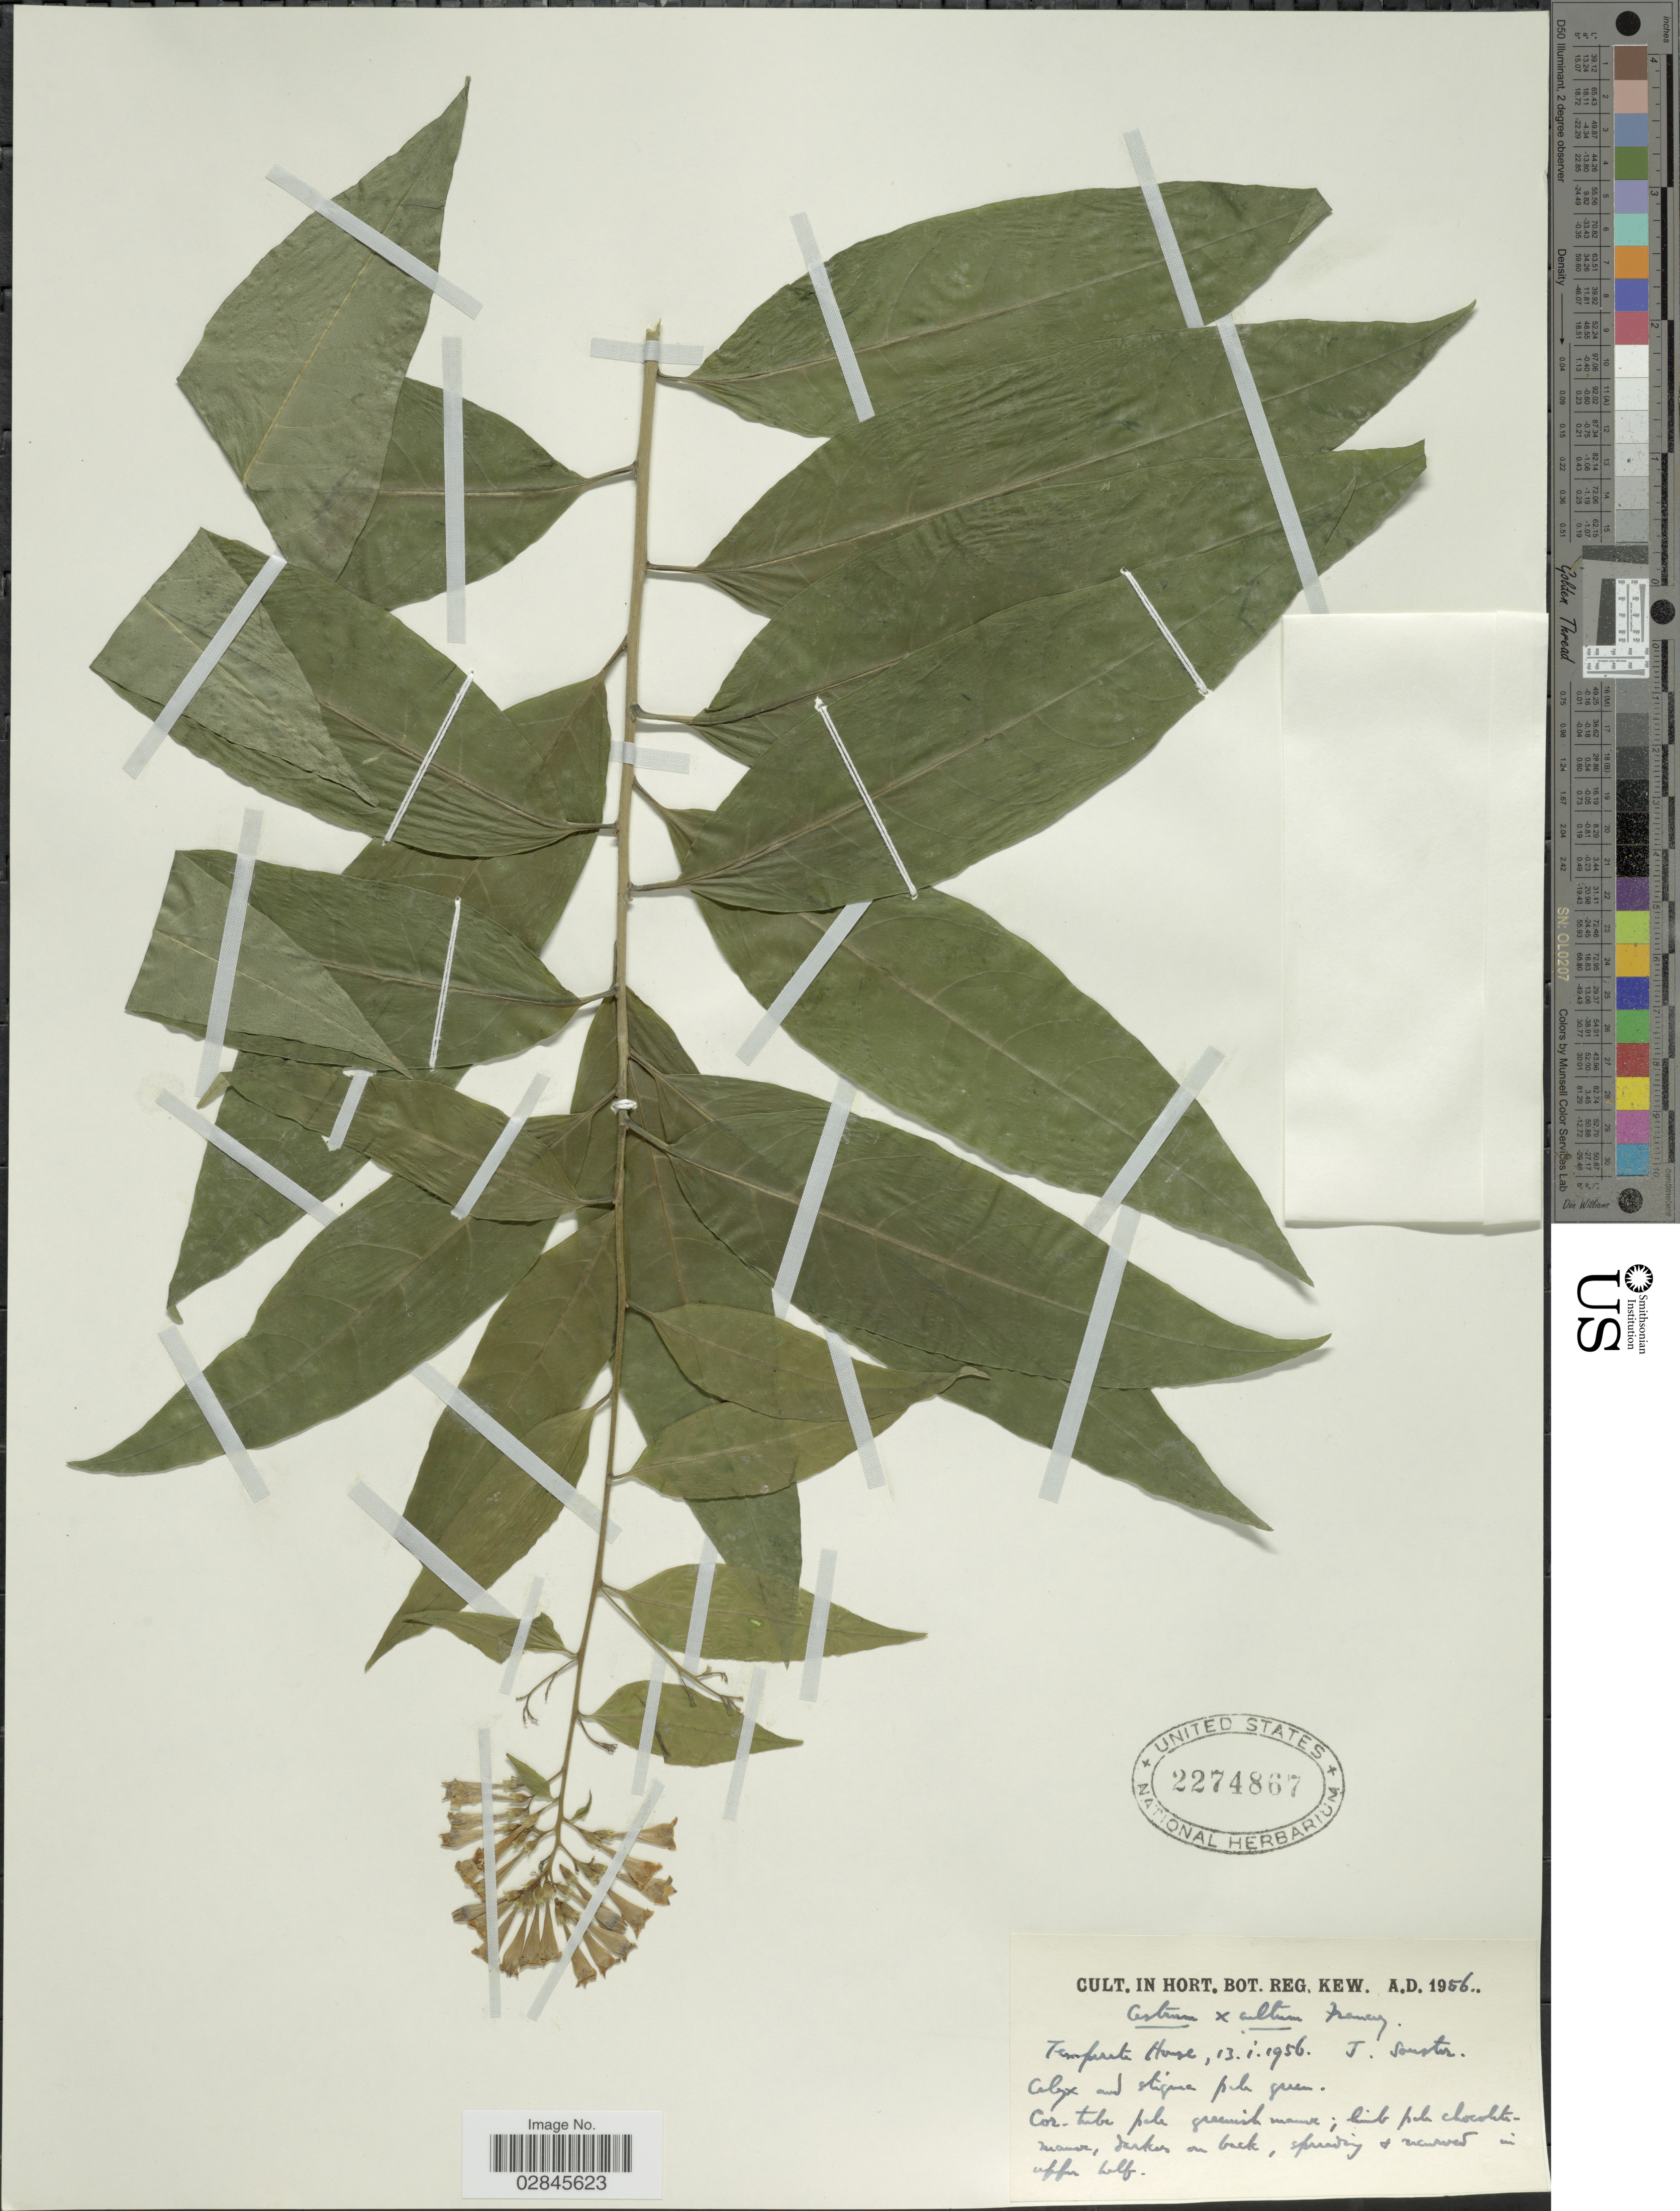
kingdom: Plantae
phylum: Tracheophyta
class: Magnoliopsida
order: Solanales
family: Solanaceae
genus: Cestrum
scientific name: Cestrum x cultum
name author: Francey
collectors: J. Souster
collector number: A.D.1956?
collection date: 1956-01-13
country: United Kingdom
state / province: England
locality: Hort. Bot. Reg. Kew., Temperate House.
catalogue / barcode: US 2274867